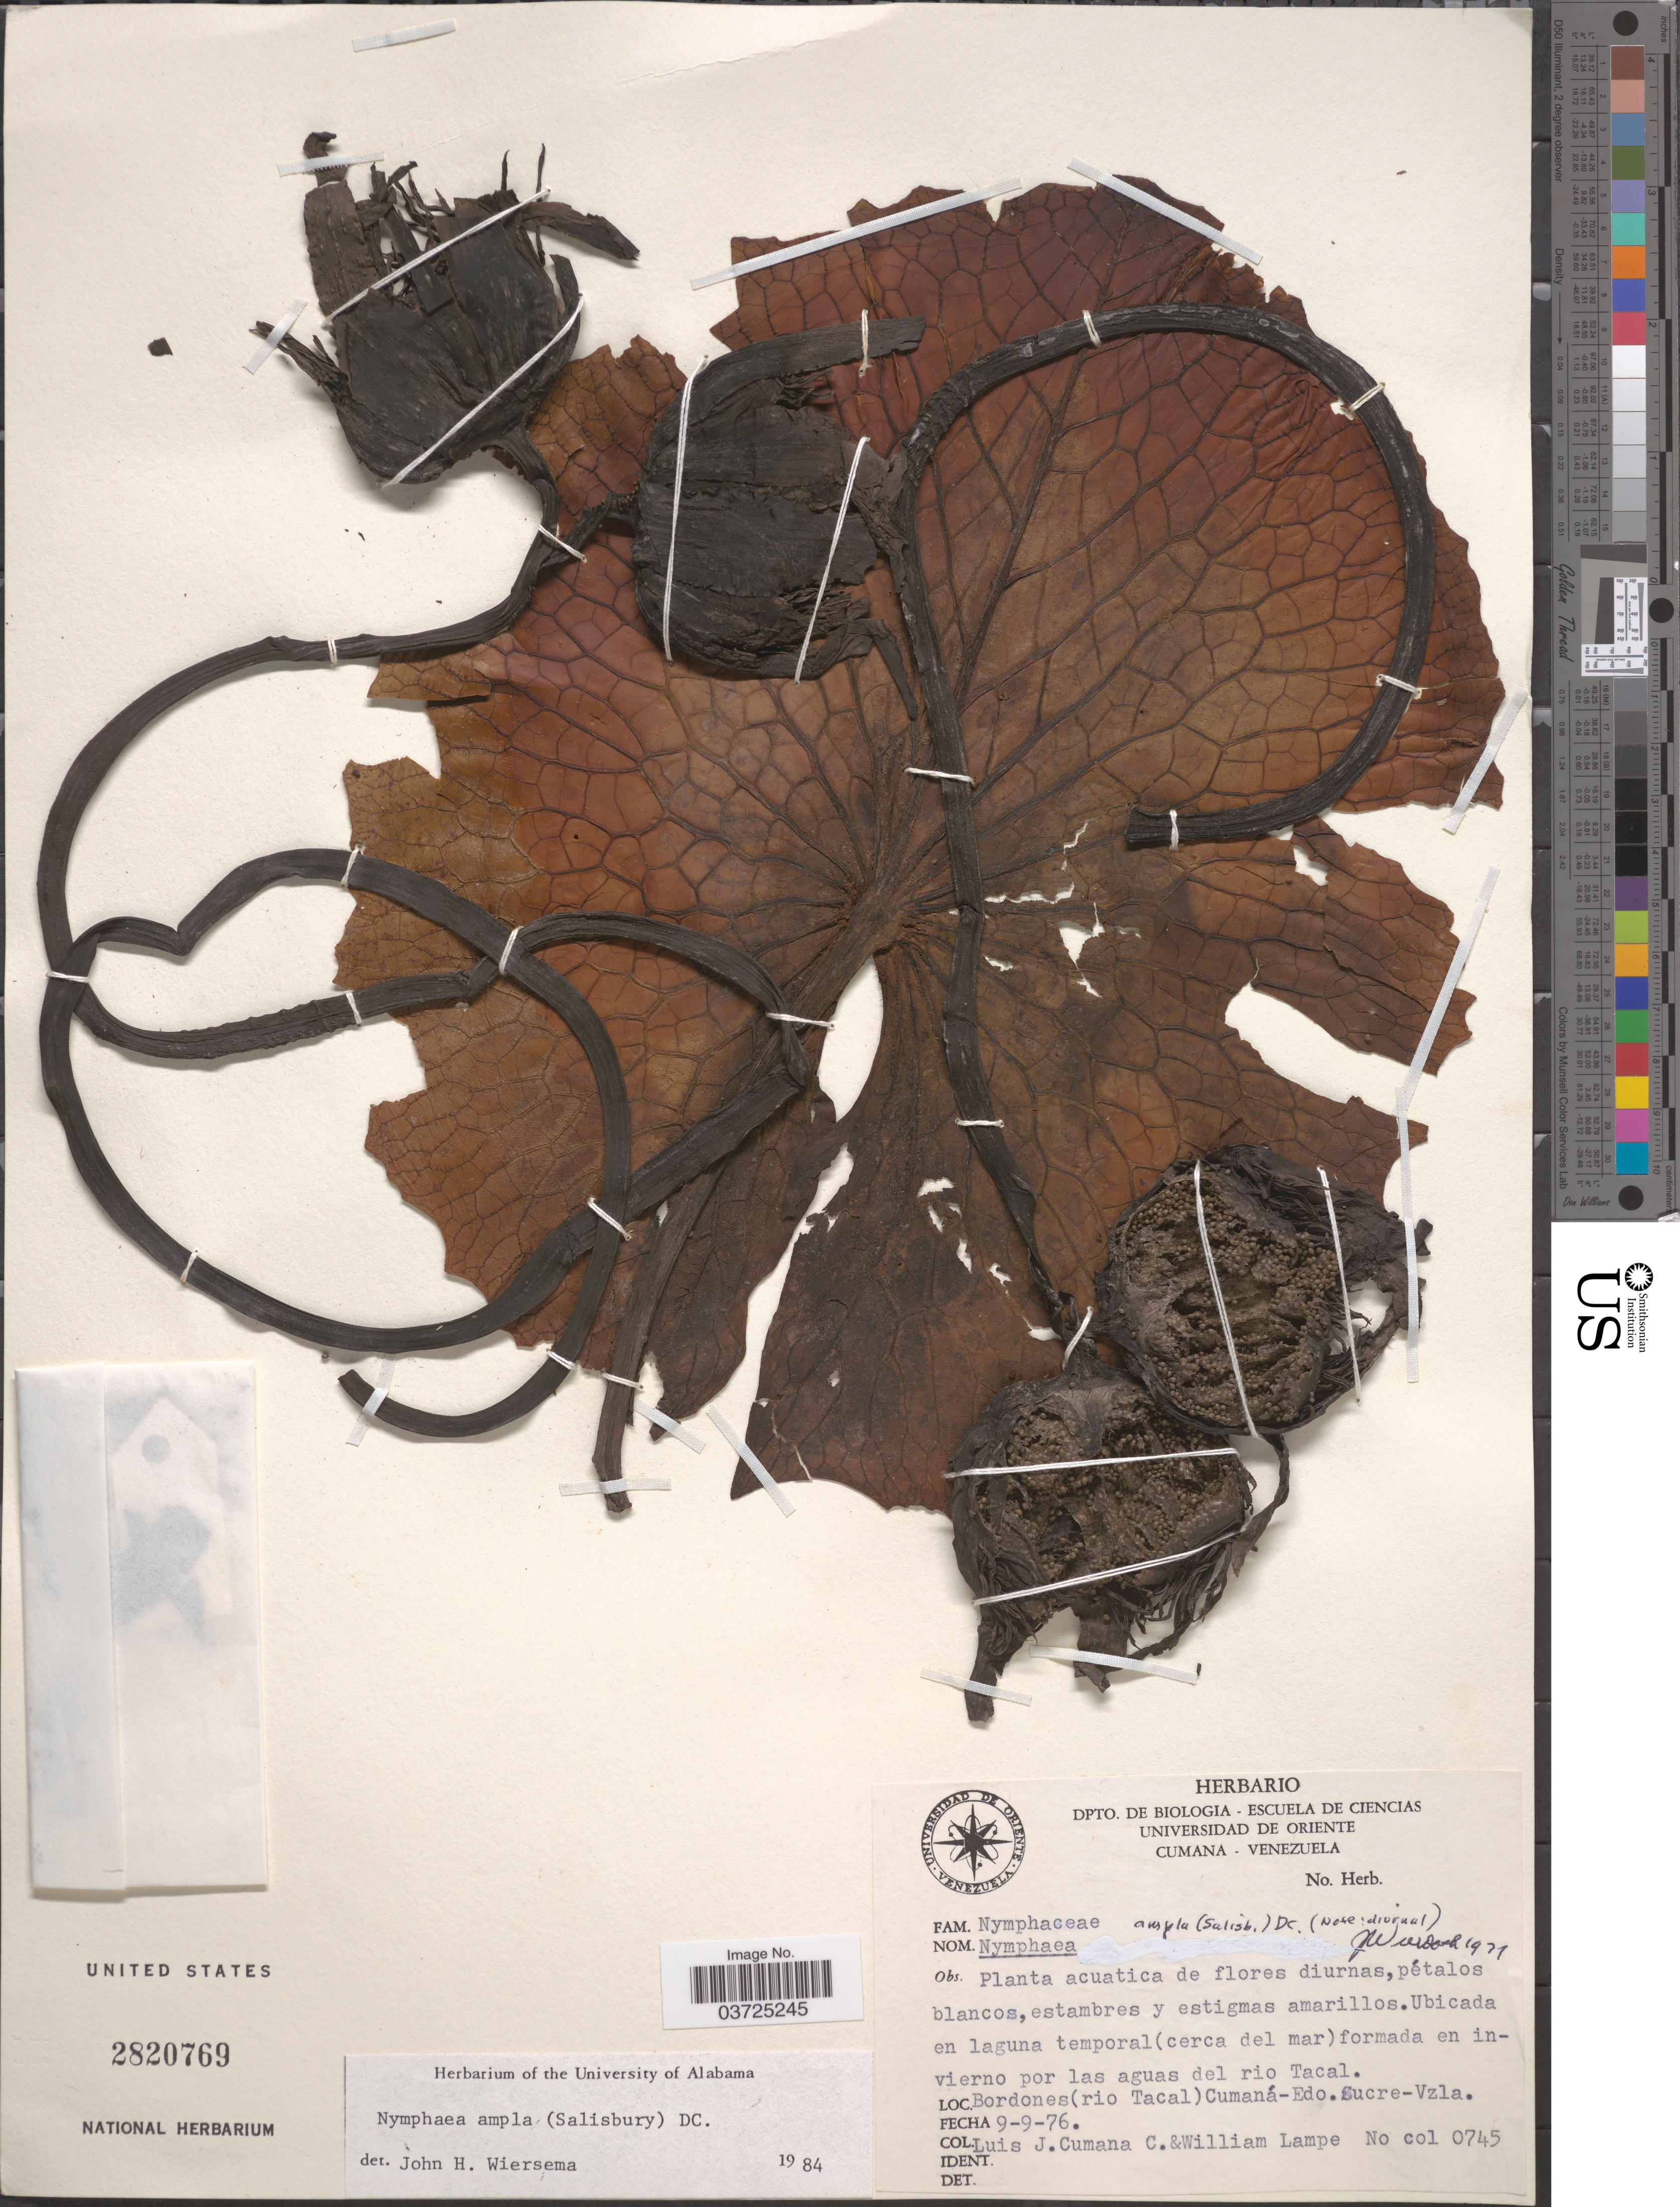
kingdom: Plantae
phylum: Tracheophyta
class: Magnoliopsida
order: Nymphaeales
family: Nymphaeaceae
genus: Nymphaea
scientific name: Nymphaea ampla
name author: (Salisb.) DC.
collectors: L. J. Cumaná C. & W. Lampe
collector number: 0745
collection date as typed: Transcribed d/m/y: 9/9/76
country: Venezuela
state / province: Sucre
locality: Ubicada en laguna temporal (cerca del mar) formada en invierno por las aguas del rio Tacal. Bordones (rio Tacal) Cumaná.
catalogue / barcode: US 2820769